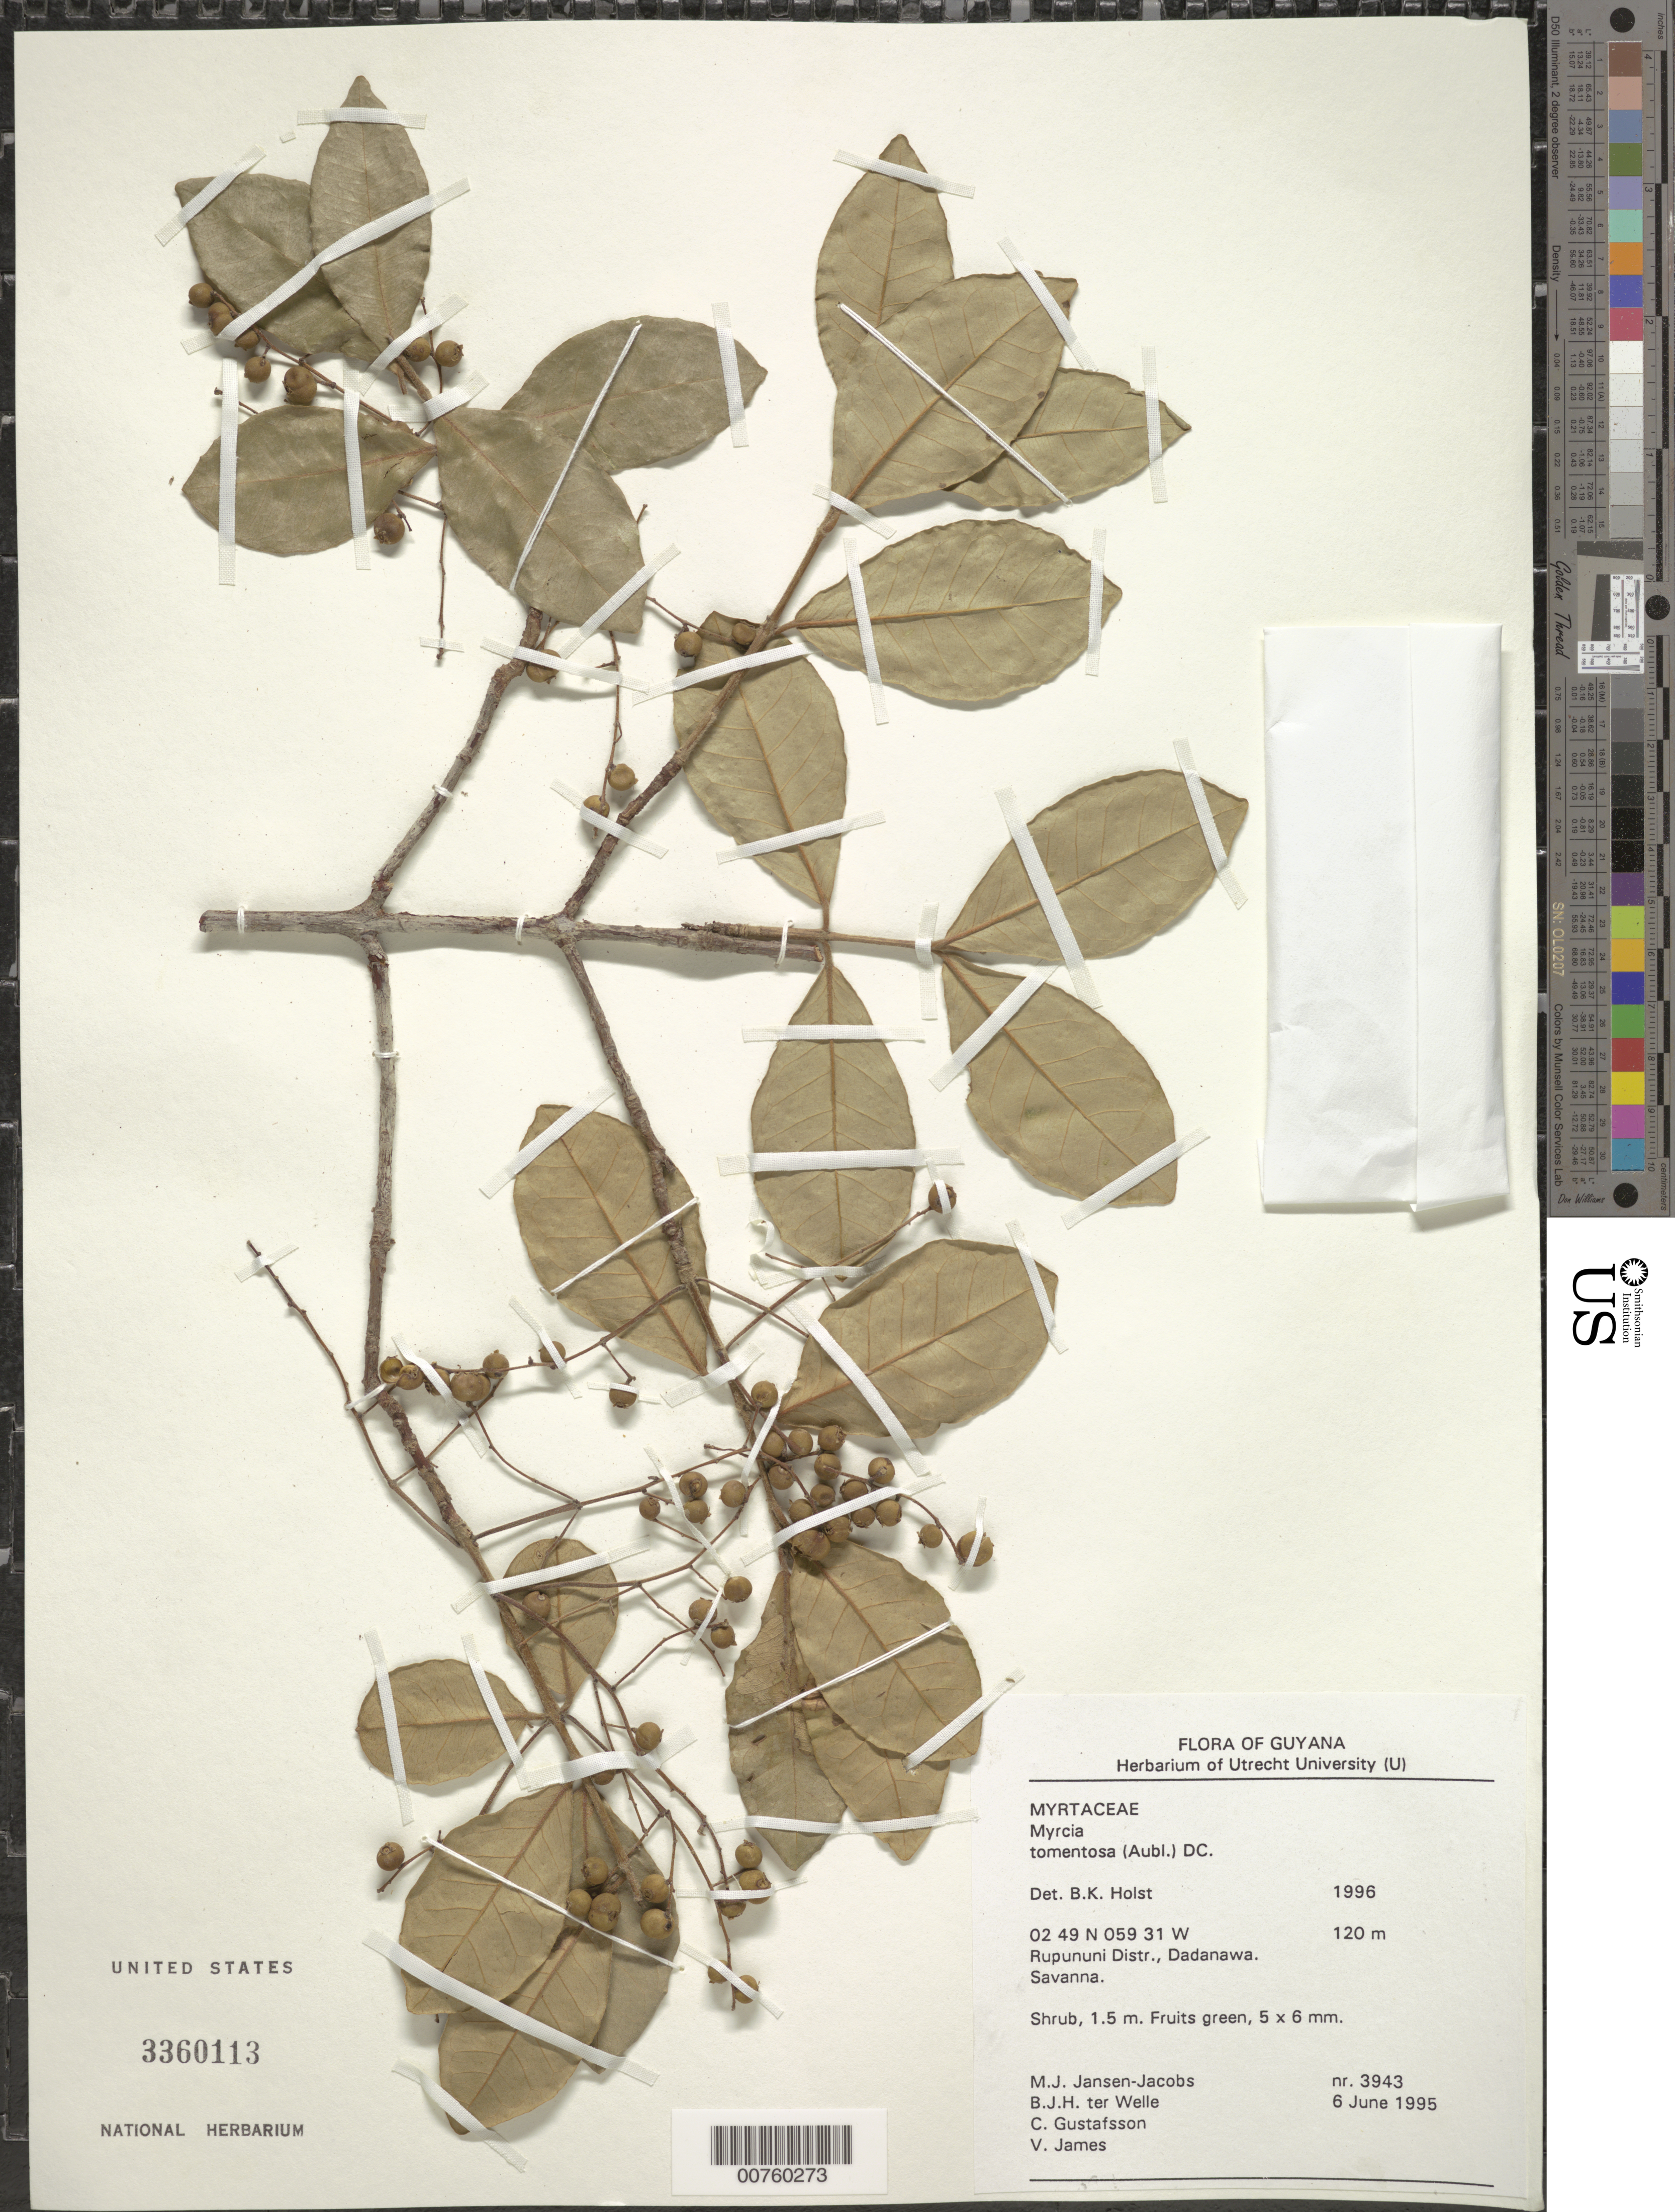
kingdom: Plantae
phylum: Tracheophyta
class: Magnoliopsida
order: Myrtales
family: Myrtaceae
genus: Myrcia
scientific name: Myrcia tomentosa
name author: (Aubl.) DC.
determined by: Holst, Bruce K.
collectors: M. J. Jansen-Jacobs, B. Welle, C. G. Gustafsson & V. James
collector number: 3943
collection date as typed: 6-Jun-95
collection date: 1995-06-06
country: Guyana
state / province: U. Takutu-U. Essequibo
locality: Dadanawa, Rupununi River, Rupununi District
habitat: Savanna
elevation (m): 120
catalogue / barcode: US 3360113